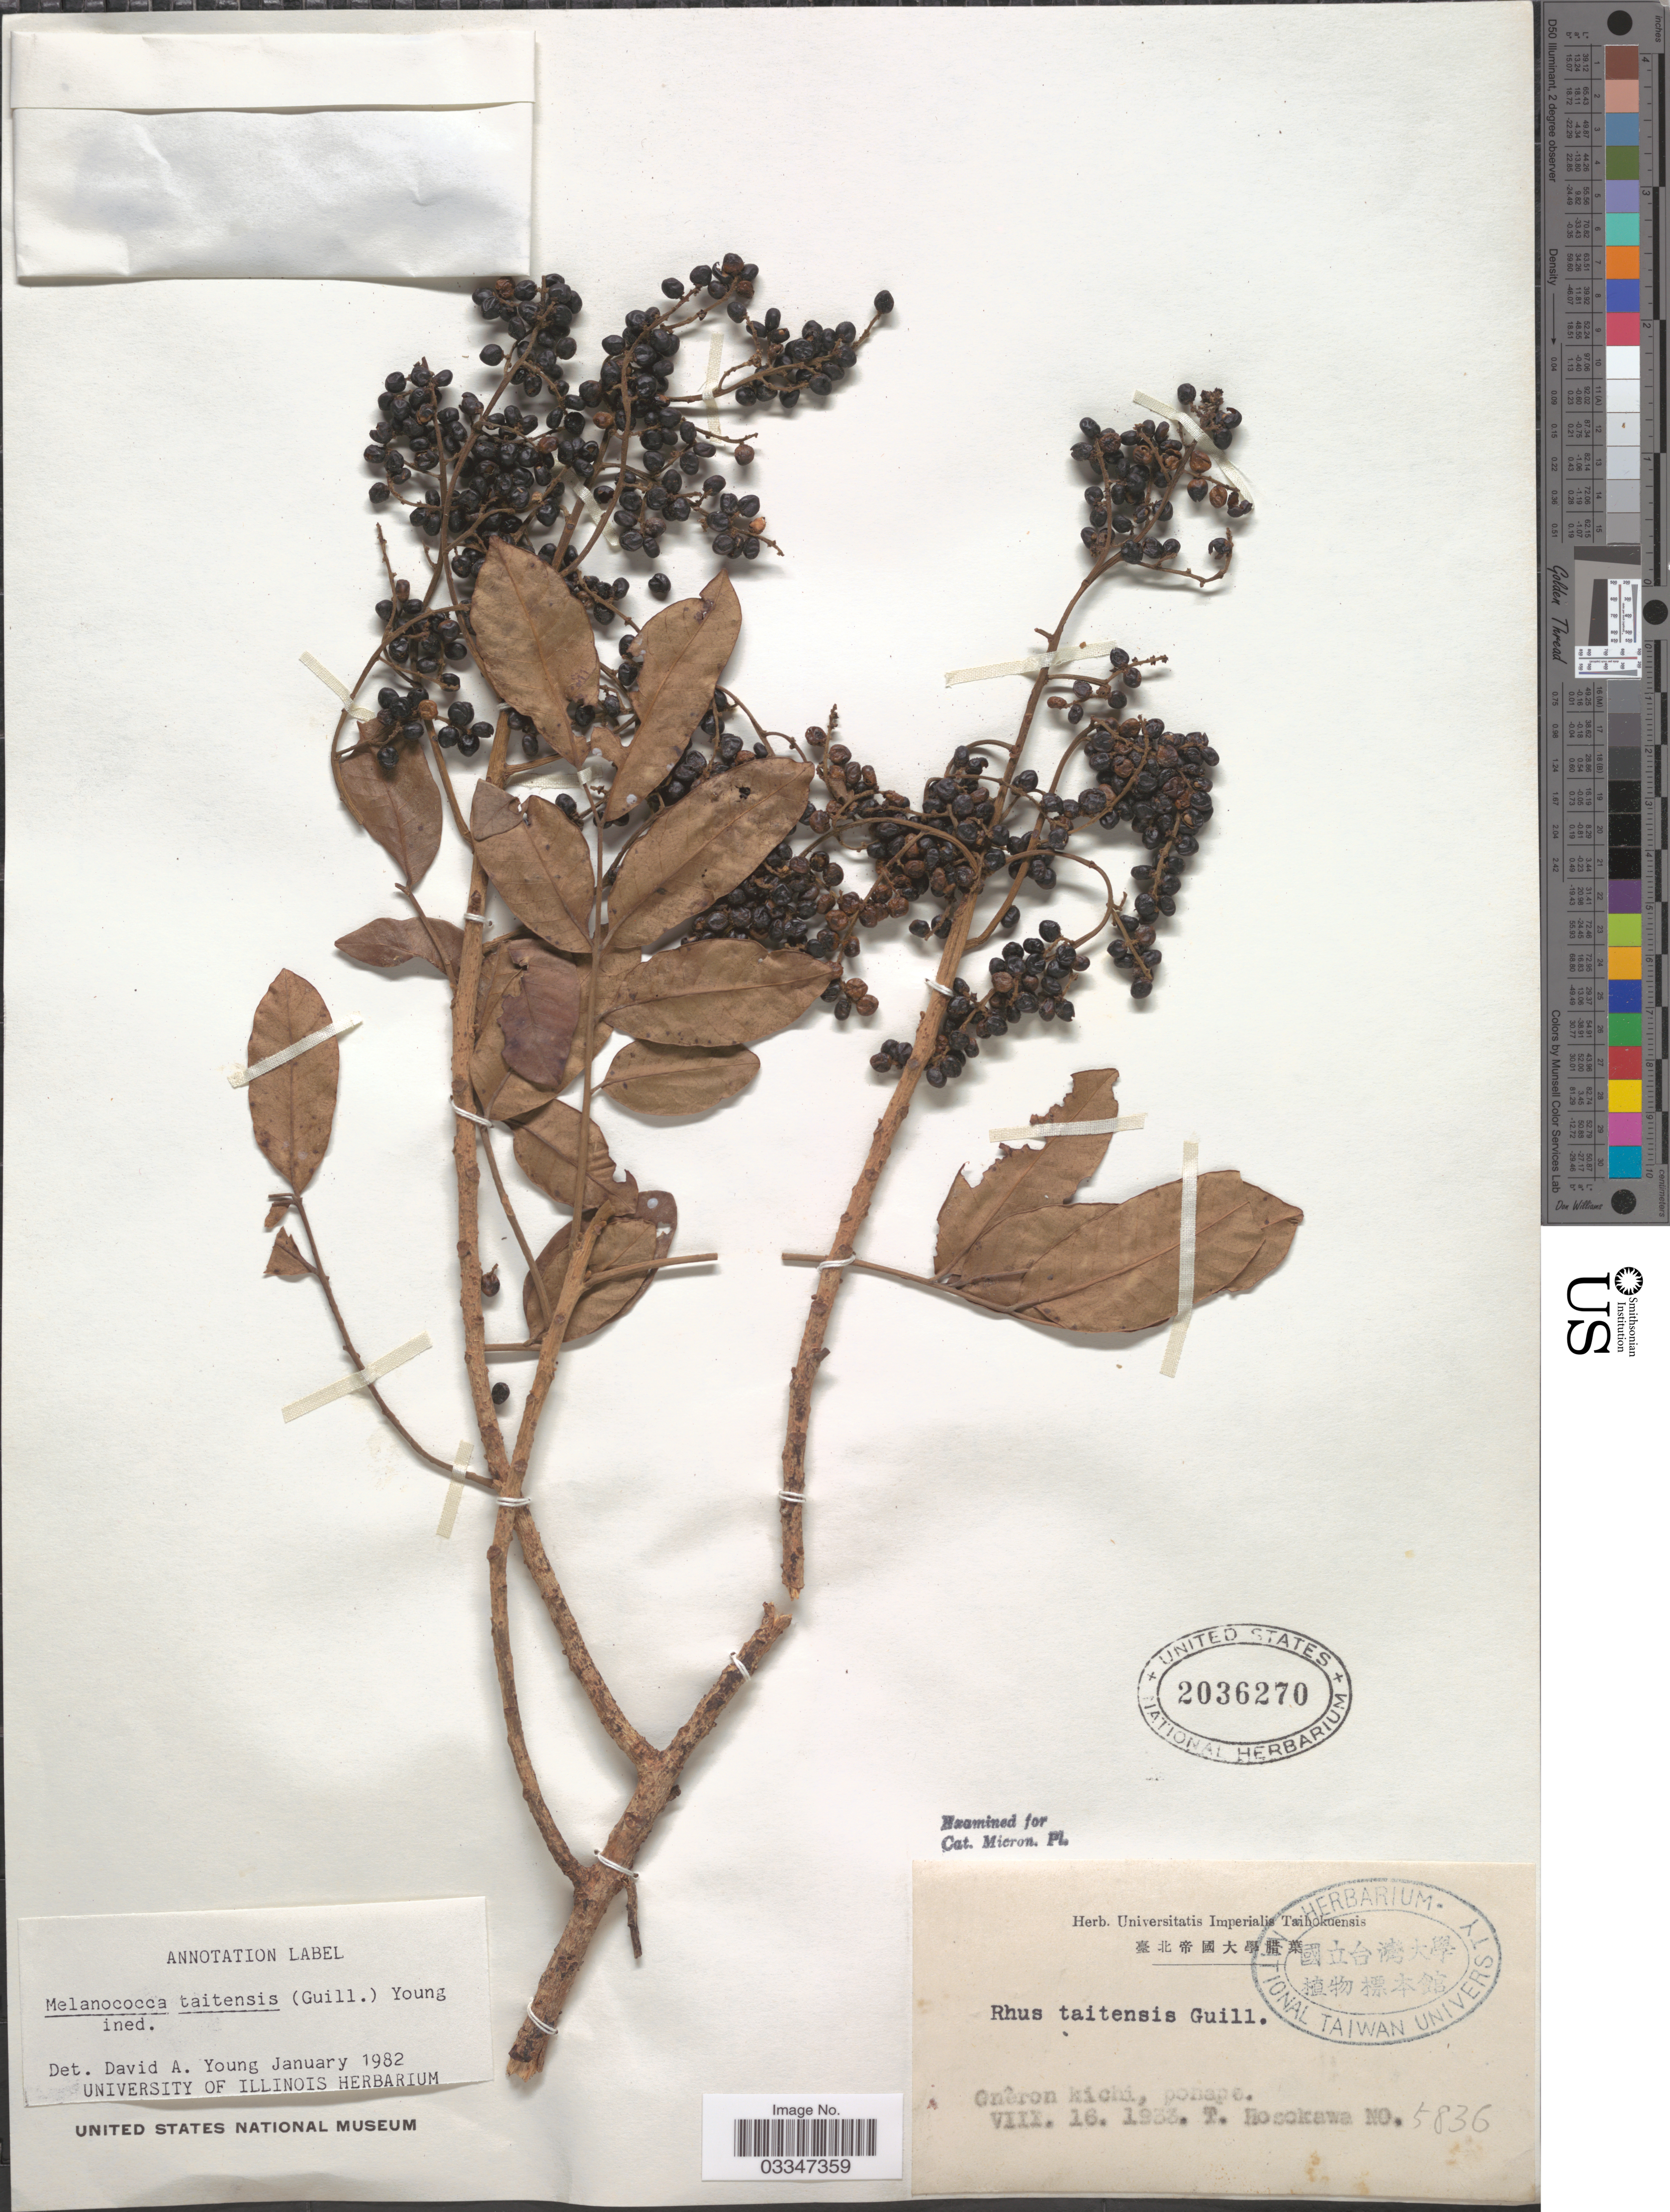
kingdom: Plantae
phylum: Tracheophyta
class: Magnoliopsida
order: Sapindales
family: Anacardiaceae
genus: Rhus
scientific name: Rhus taitensis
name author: Guill.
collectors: T. Hosokawa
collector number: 5836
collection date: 1933-08-16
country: Micronesia, Federated States of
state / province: Pohnpei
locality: Gnêron kichi, ponape.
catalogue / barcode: US 2036270